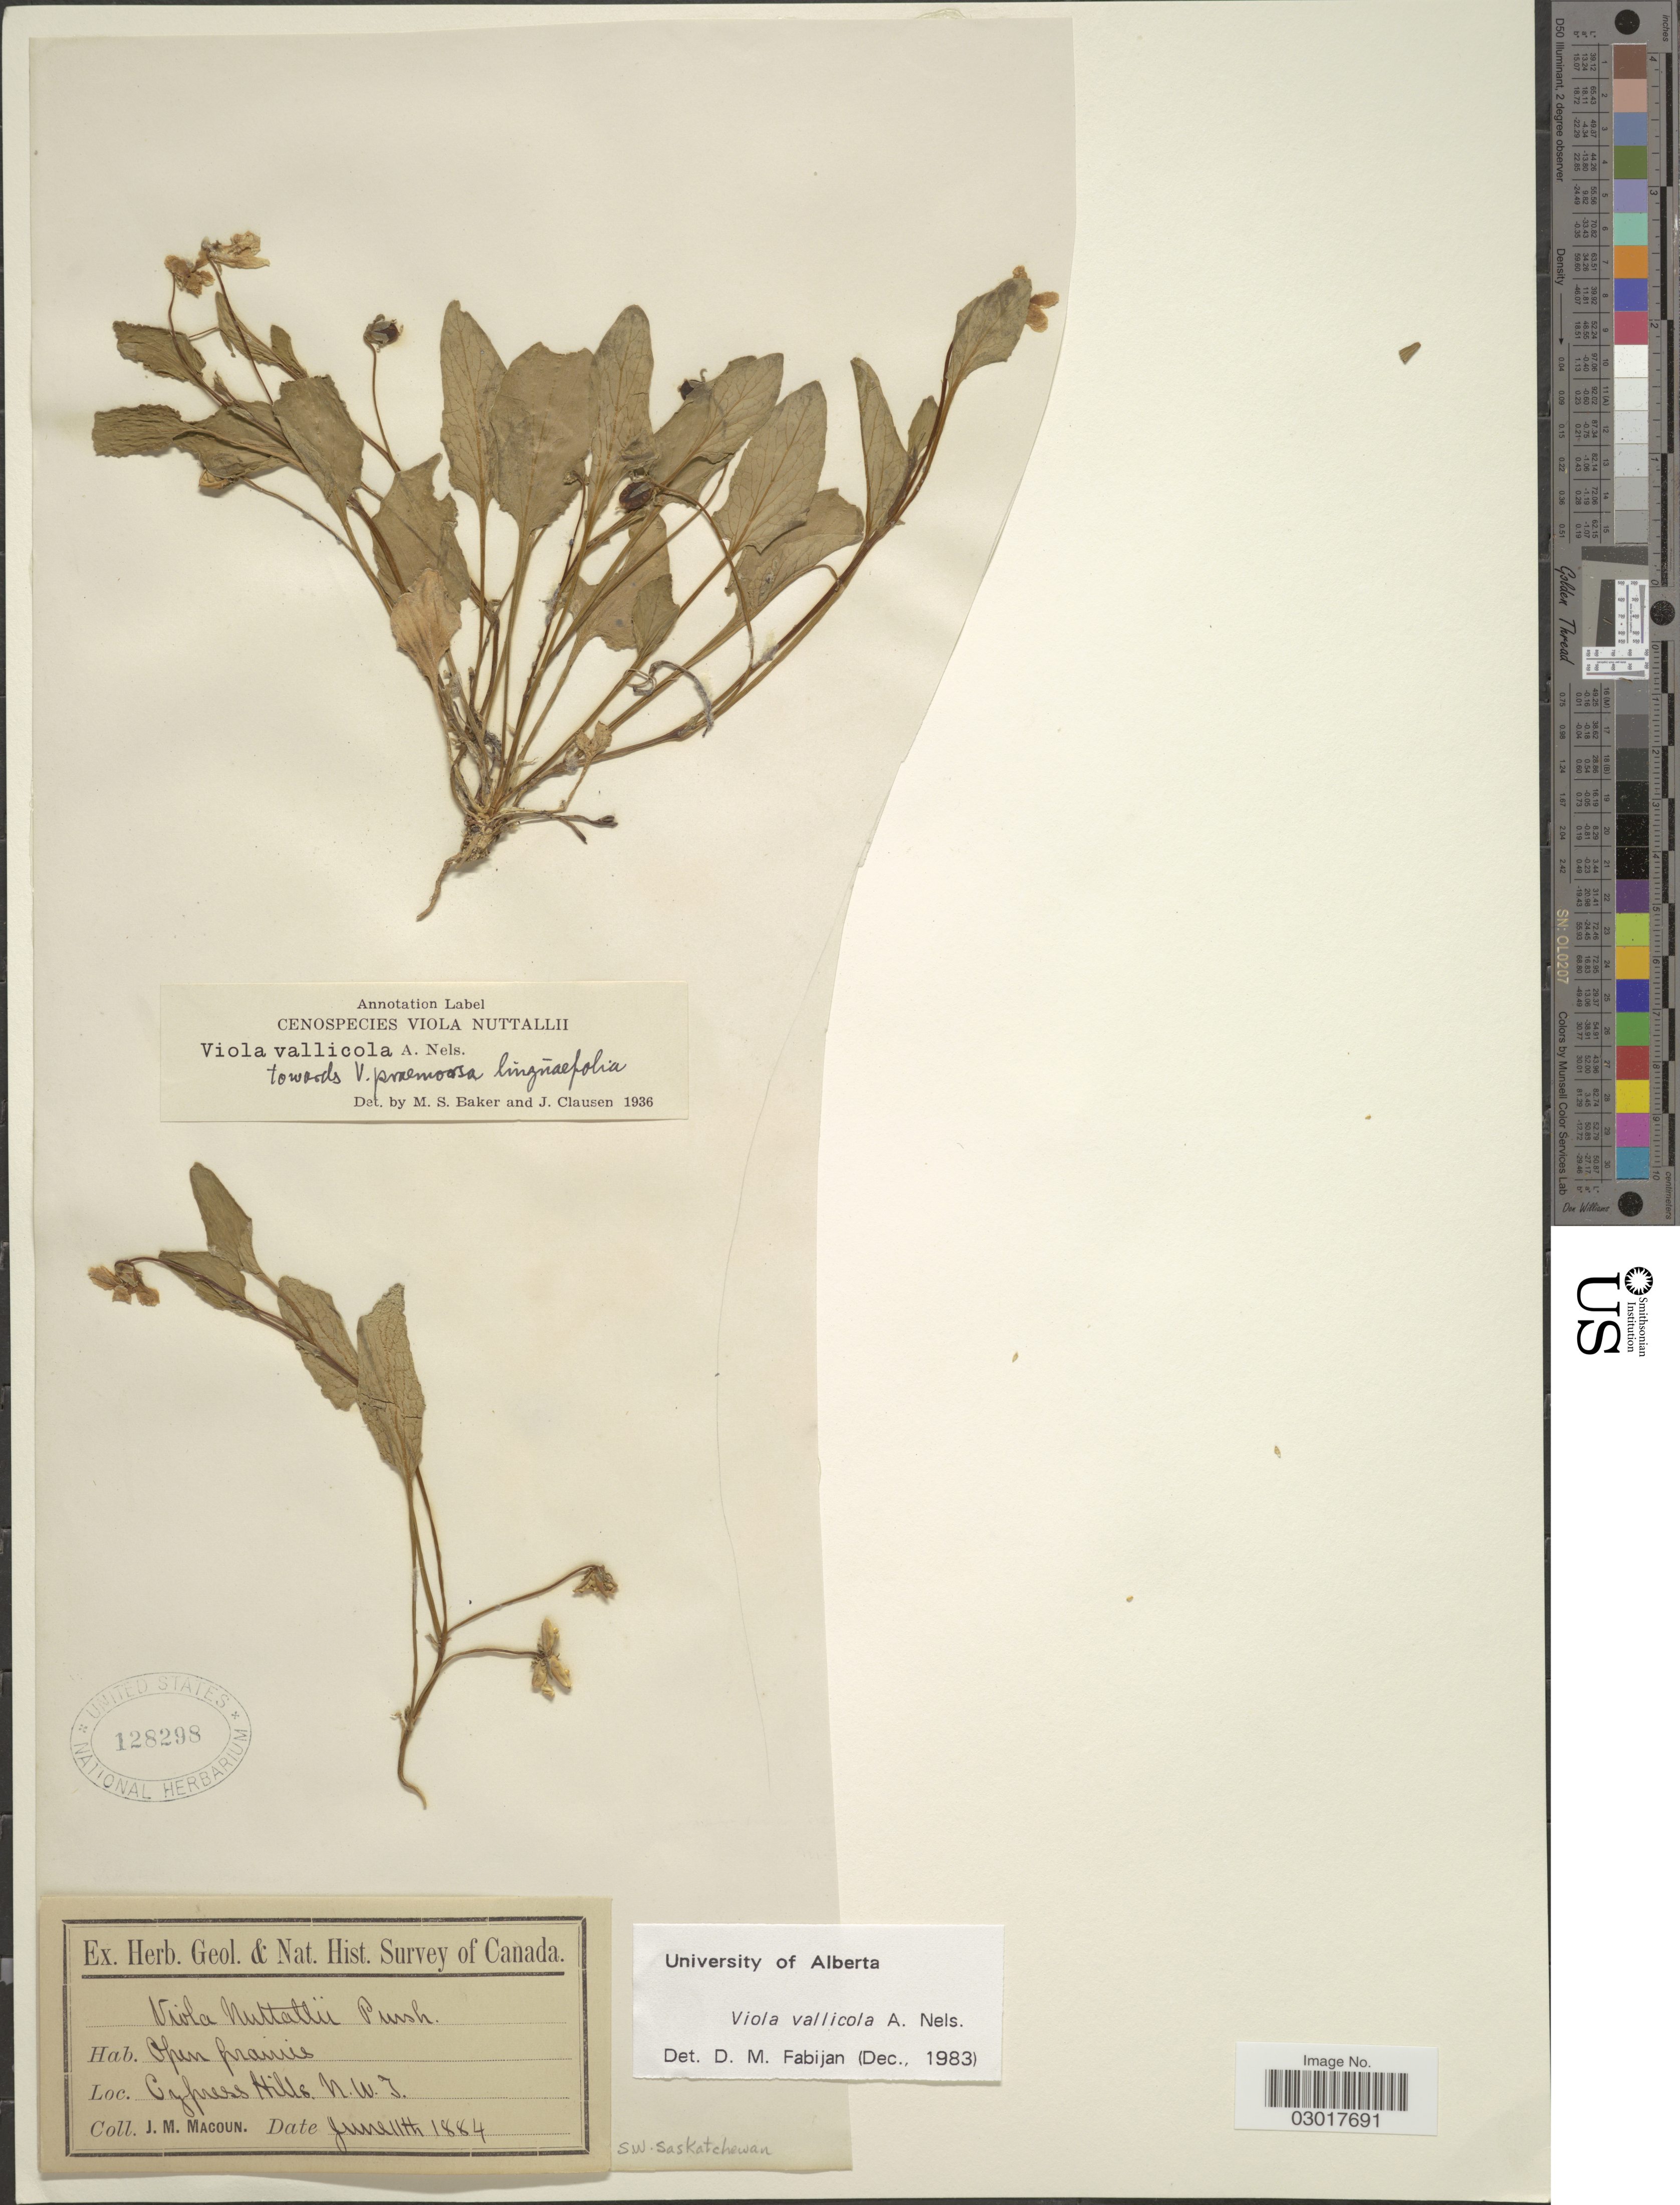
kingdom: Plantae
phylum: Tracheophyta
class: Magnoliopsida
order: Malpighiales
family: Violaceae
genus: Viola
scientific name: Viola vallicola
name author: A. Nelson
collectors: J. M. Macoun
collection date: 1884-06-11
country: Canada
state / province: Northwest Territories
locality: Cypress Hills. S.W. Saskatchewan.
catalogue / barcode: US 128298